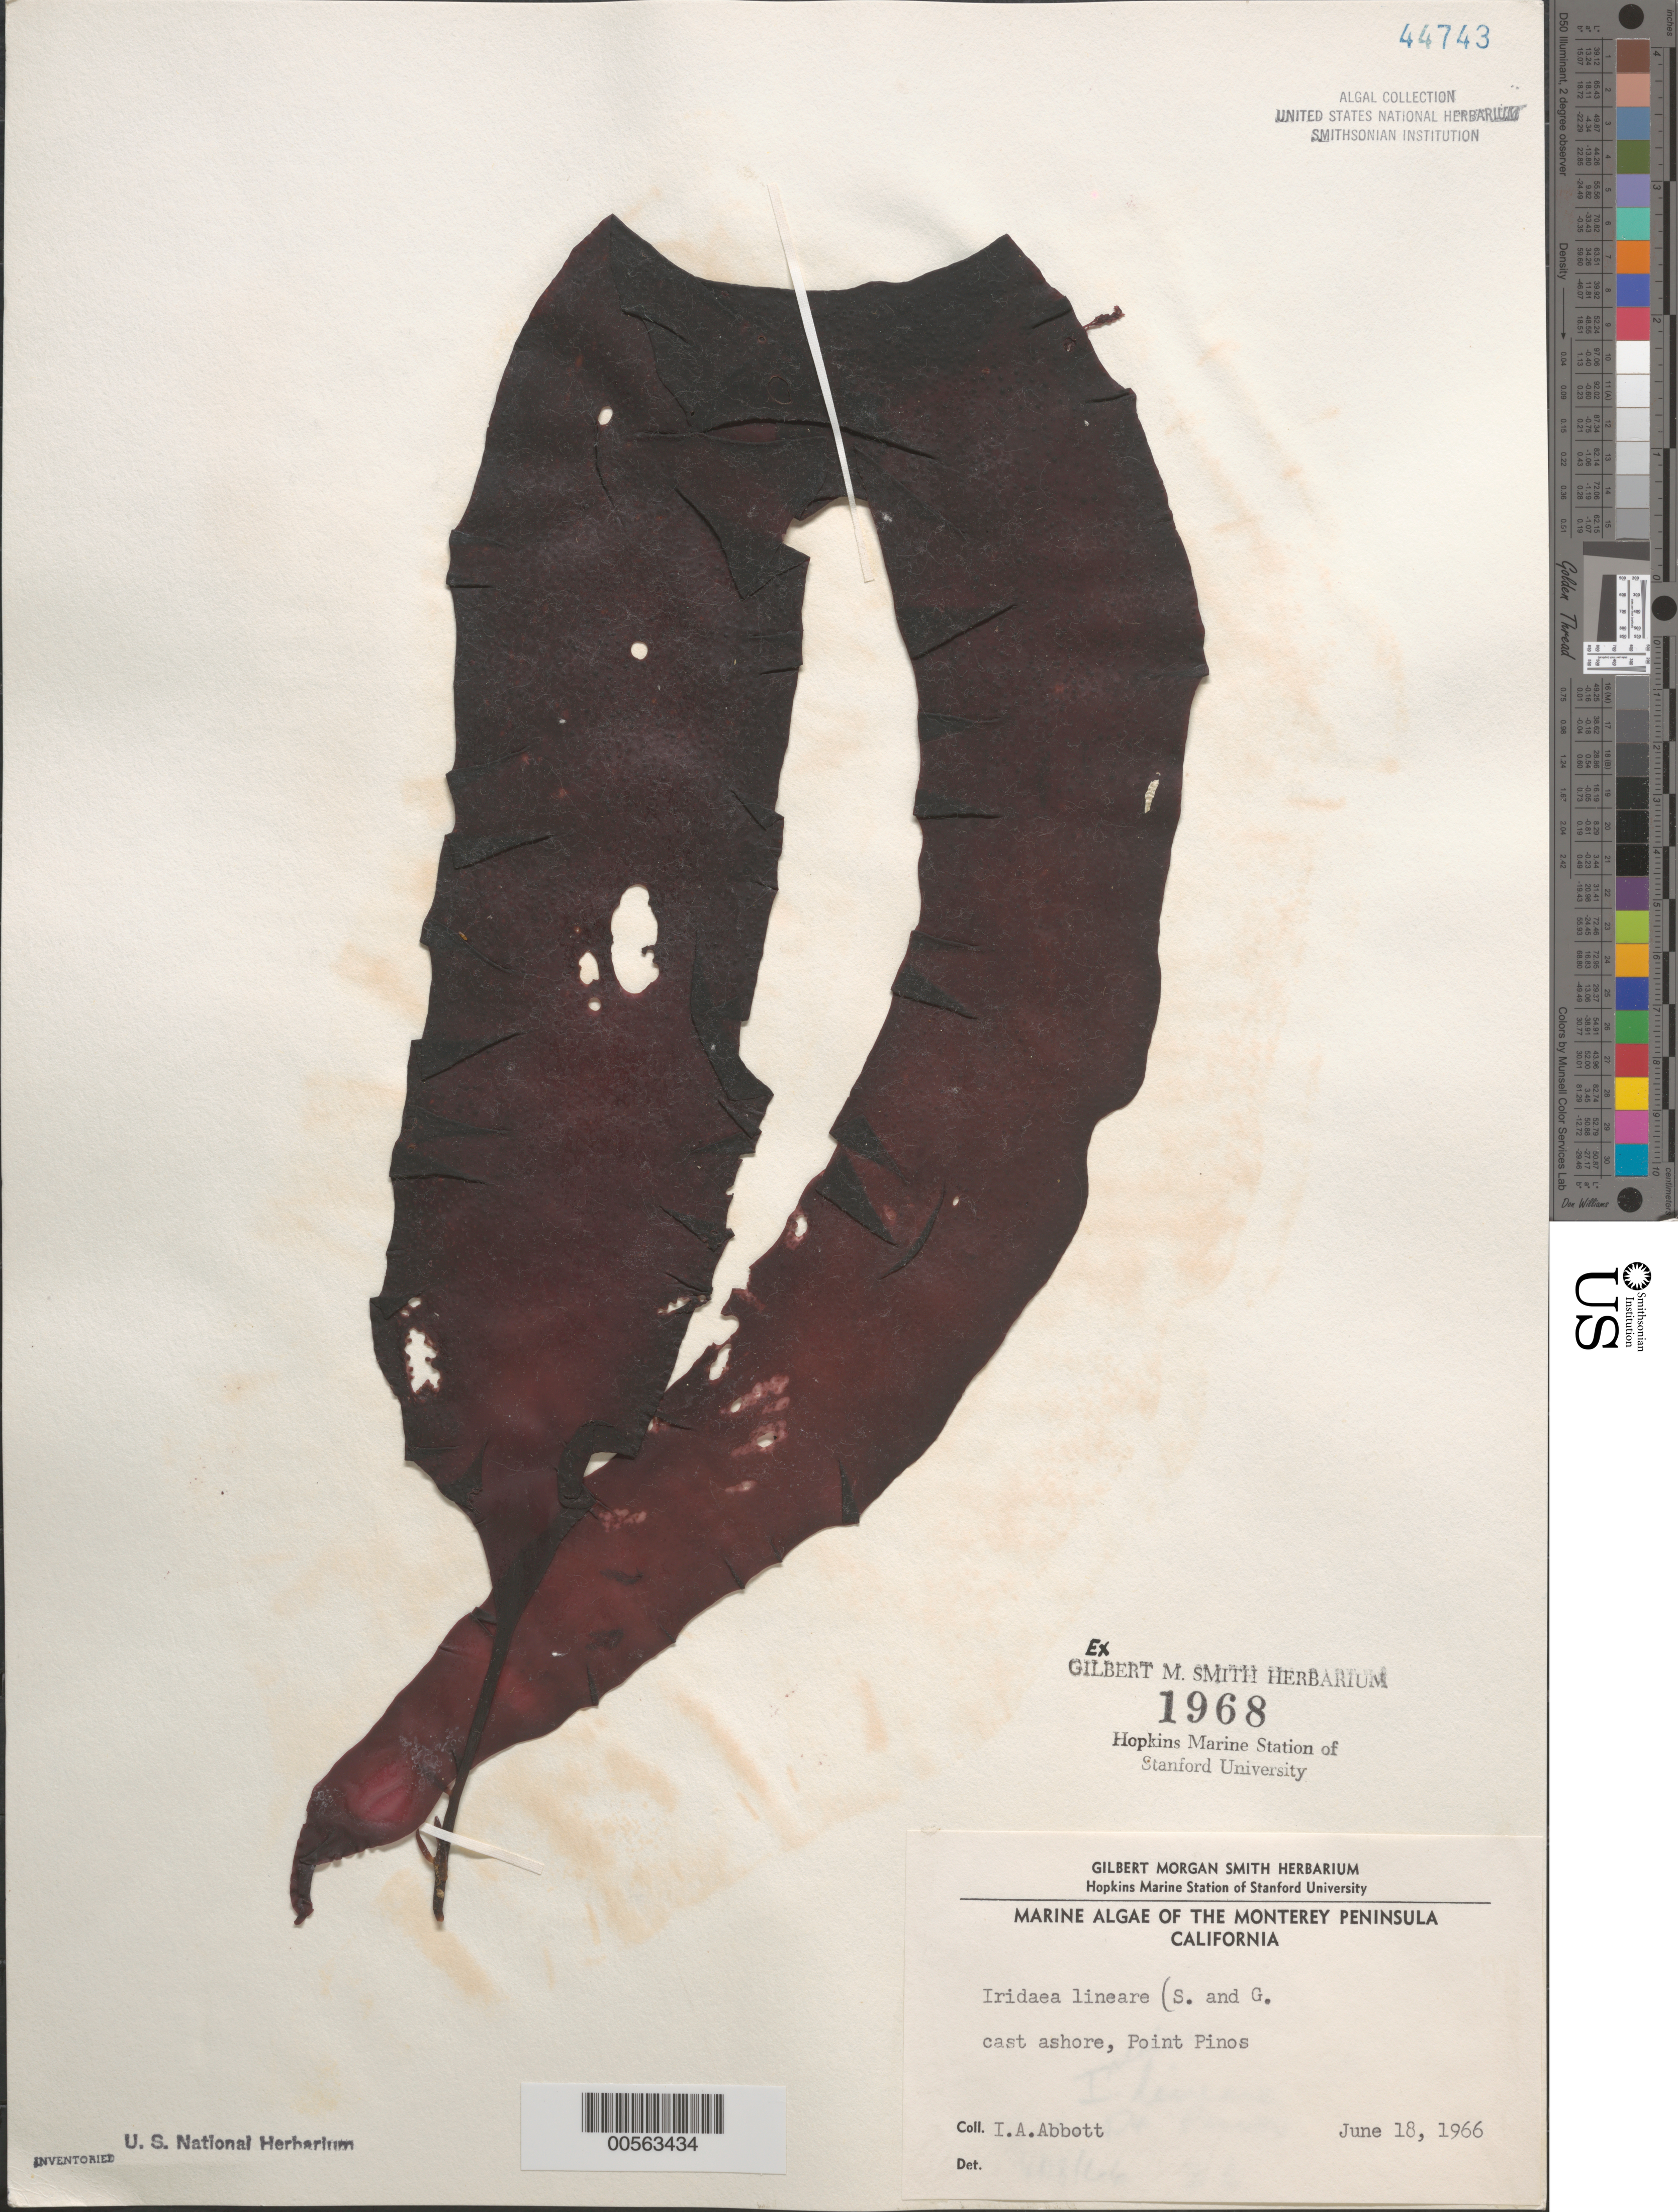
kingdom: Plantae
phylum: Rhodophyta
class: Florideophyceae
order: Gigartinales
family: Gigartinaceae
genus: Mazzaella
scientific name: Mazzaella linearis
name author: (Setchell & N.L. Gardner) Fredericq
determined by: Algae name updating Project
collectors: I. A. Abbott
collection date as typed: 18 Jun 1966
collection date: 1966-06-18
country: United States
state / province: California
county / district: Monterey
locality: Point Pinos, Monterey Peninsula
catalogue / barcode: US 44743